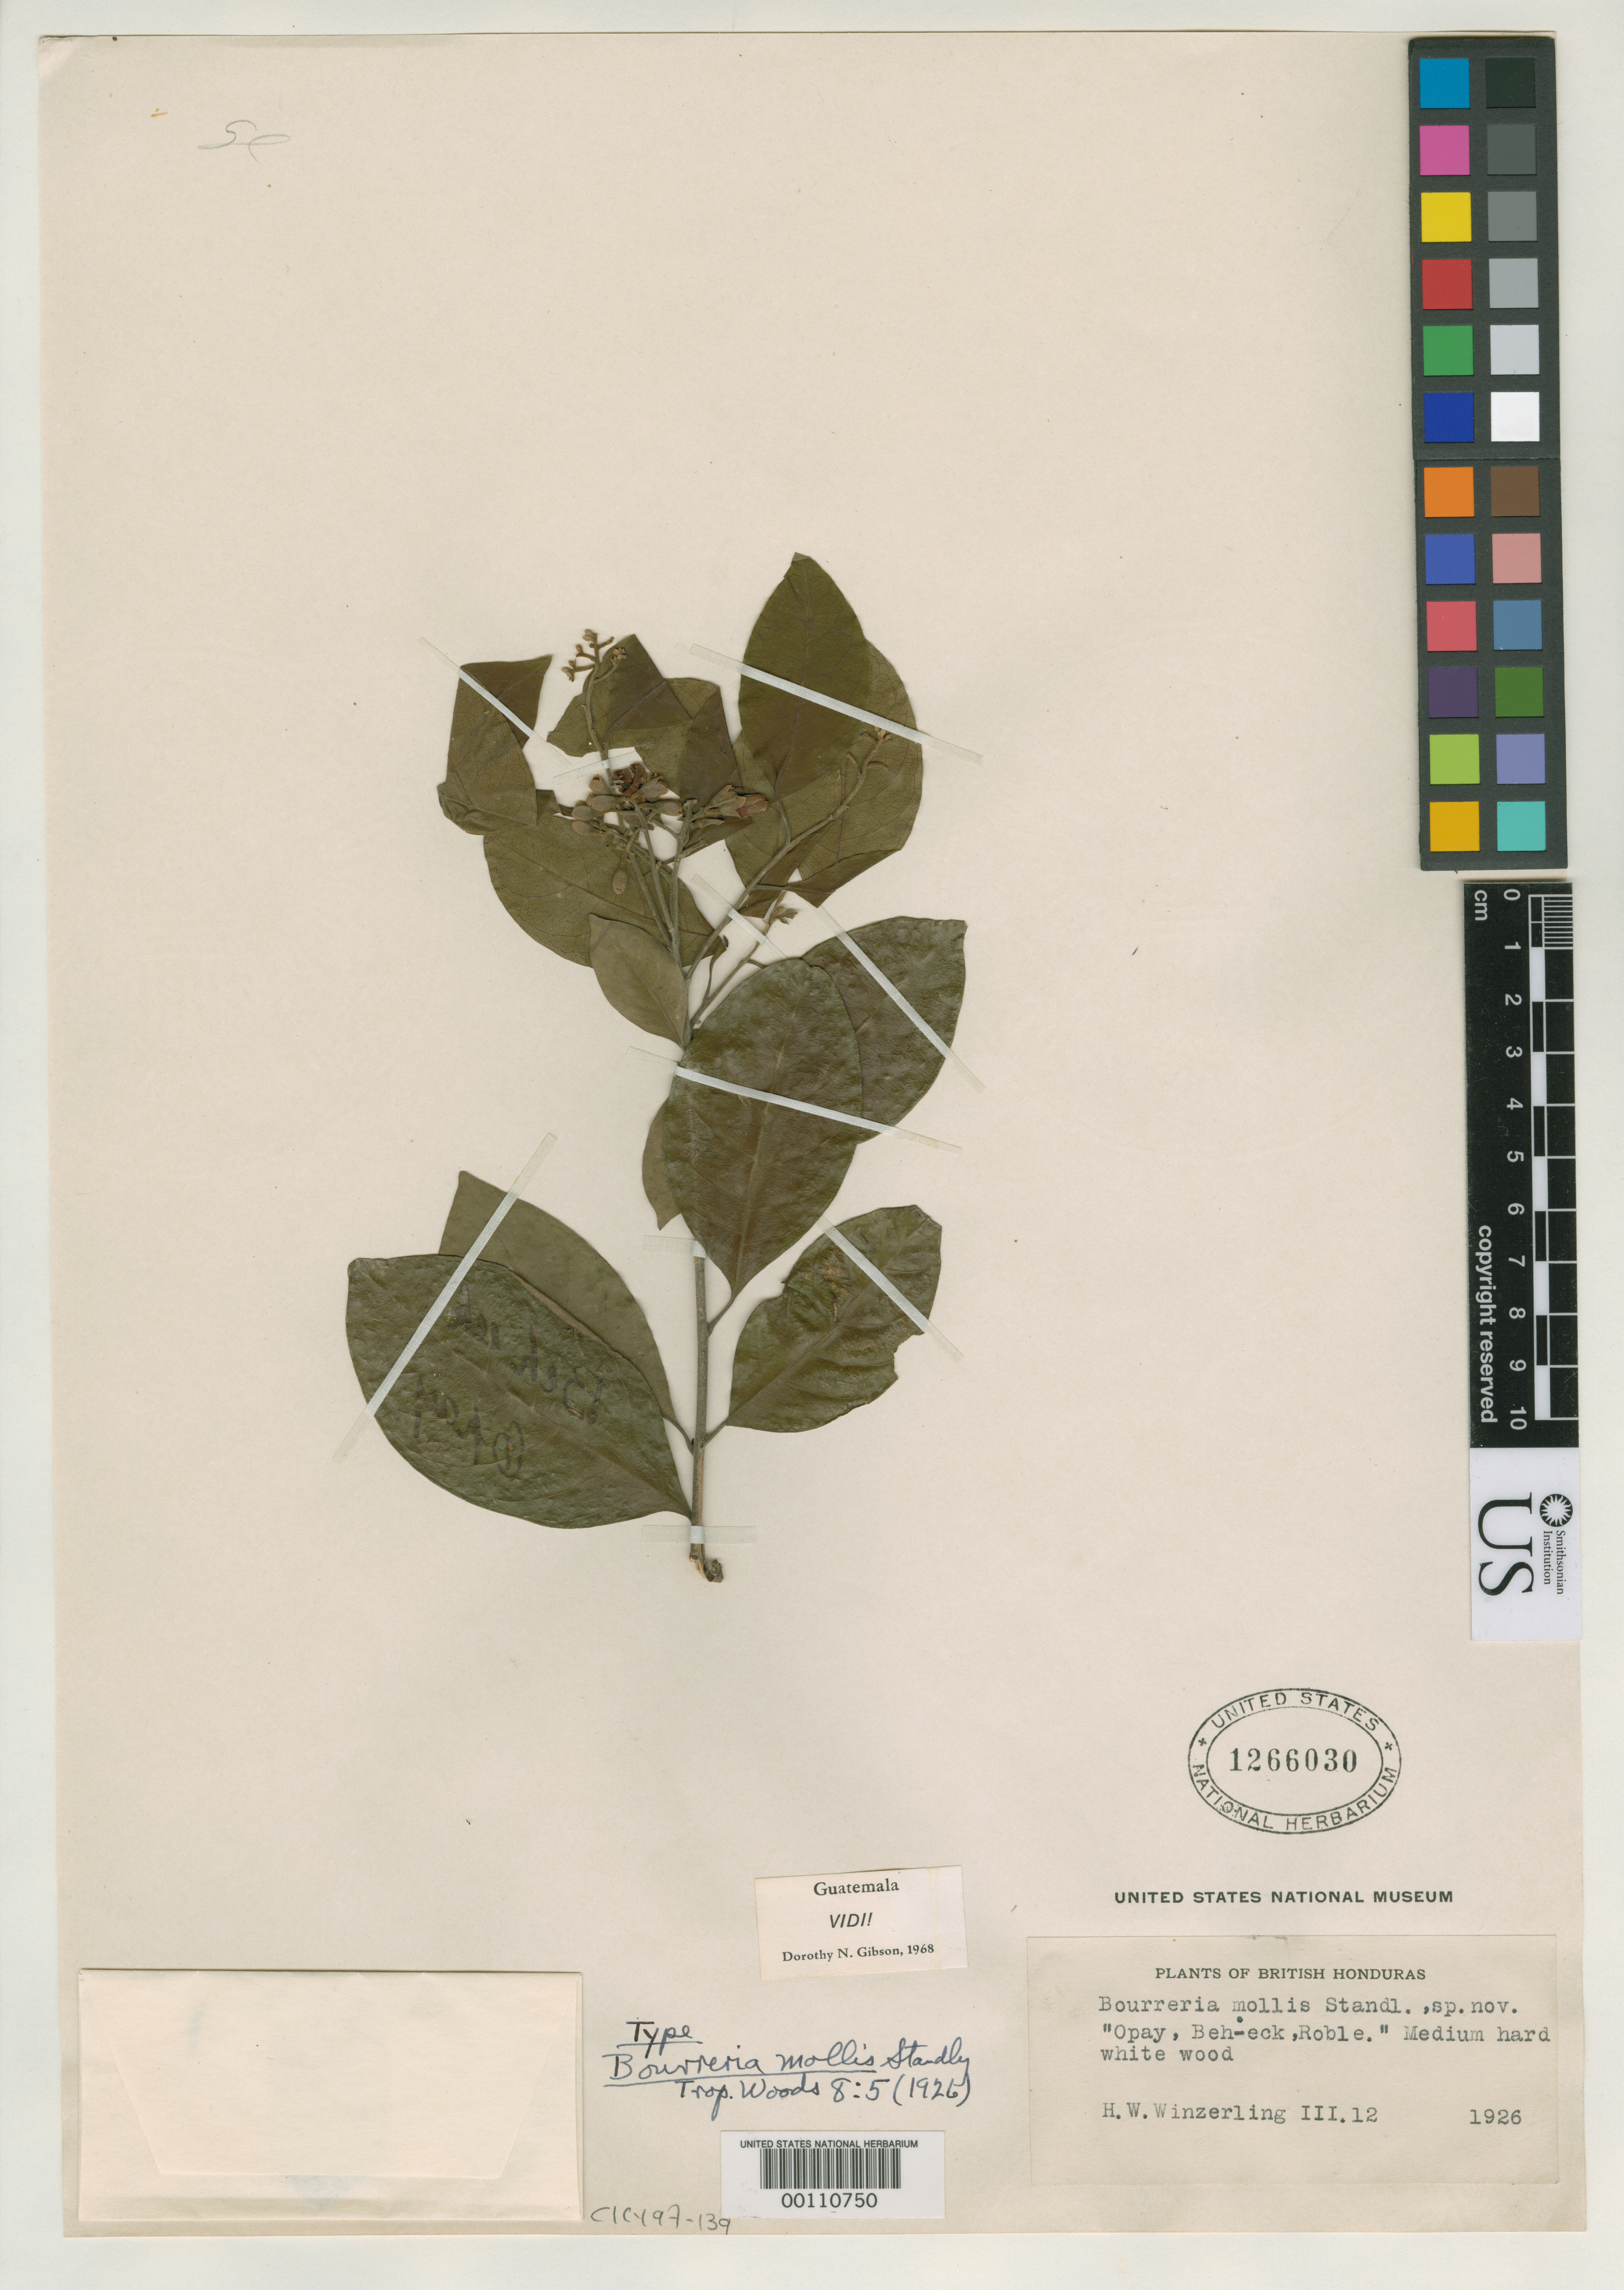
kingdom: Plantae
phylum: Tracheophyta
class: Magnoliopsida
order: Boraginales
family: Ehretiaceae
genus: Bourreria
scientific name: Bourreria mollis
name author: Standl.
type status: Holotype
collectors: H. Winzerling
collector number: III 12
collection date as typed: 1926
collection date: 1926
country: Belize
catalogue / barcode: US 1266030